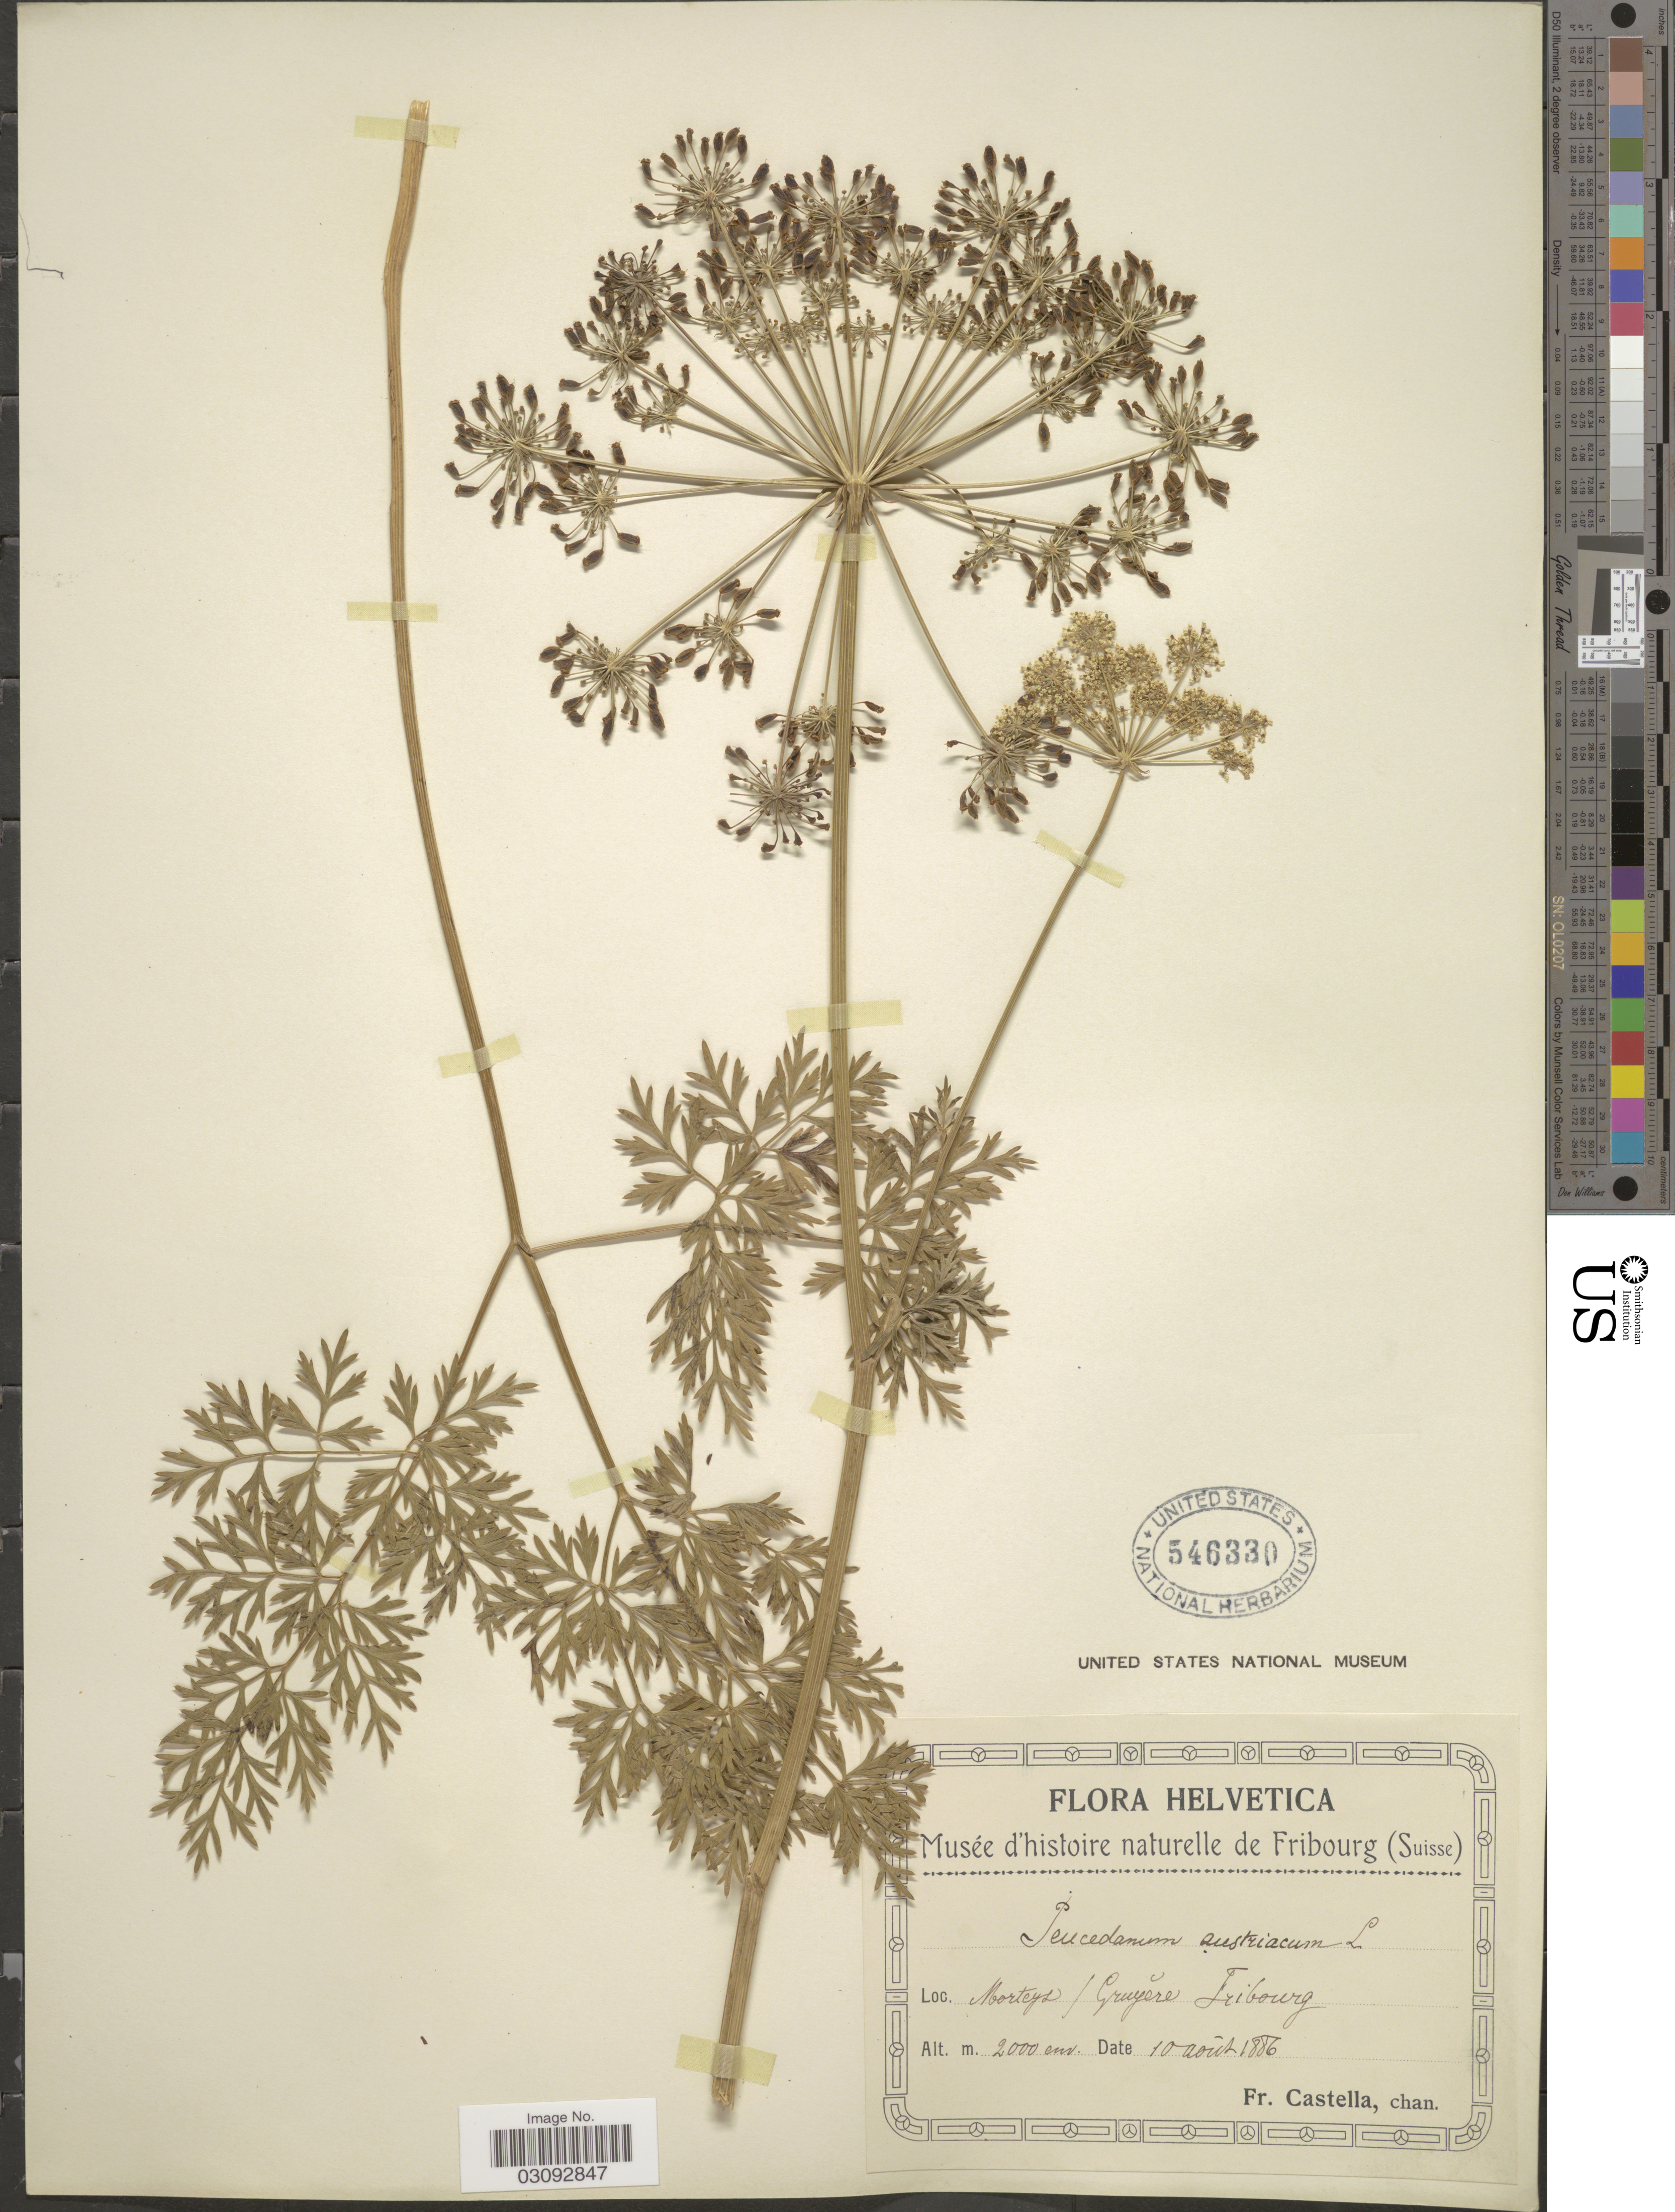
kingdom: Plantae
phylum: Tracheophyta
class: Magnoliopsida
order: Apiales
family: Apiaceae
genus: Peucedanum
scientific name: Peucedanum austriacum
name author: (Jacq.) W.D.J. Koch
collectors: Fr. Castella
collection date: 1886-08-10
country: Switzerland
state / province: Fribourg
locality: Helvetica, Morteys / Gruyére.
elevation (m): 2000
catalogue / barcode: US 546330